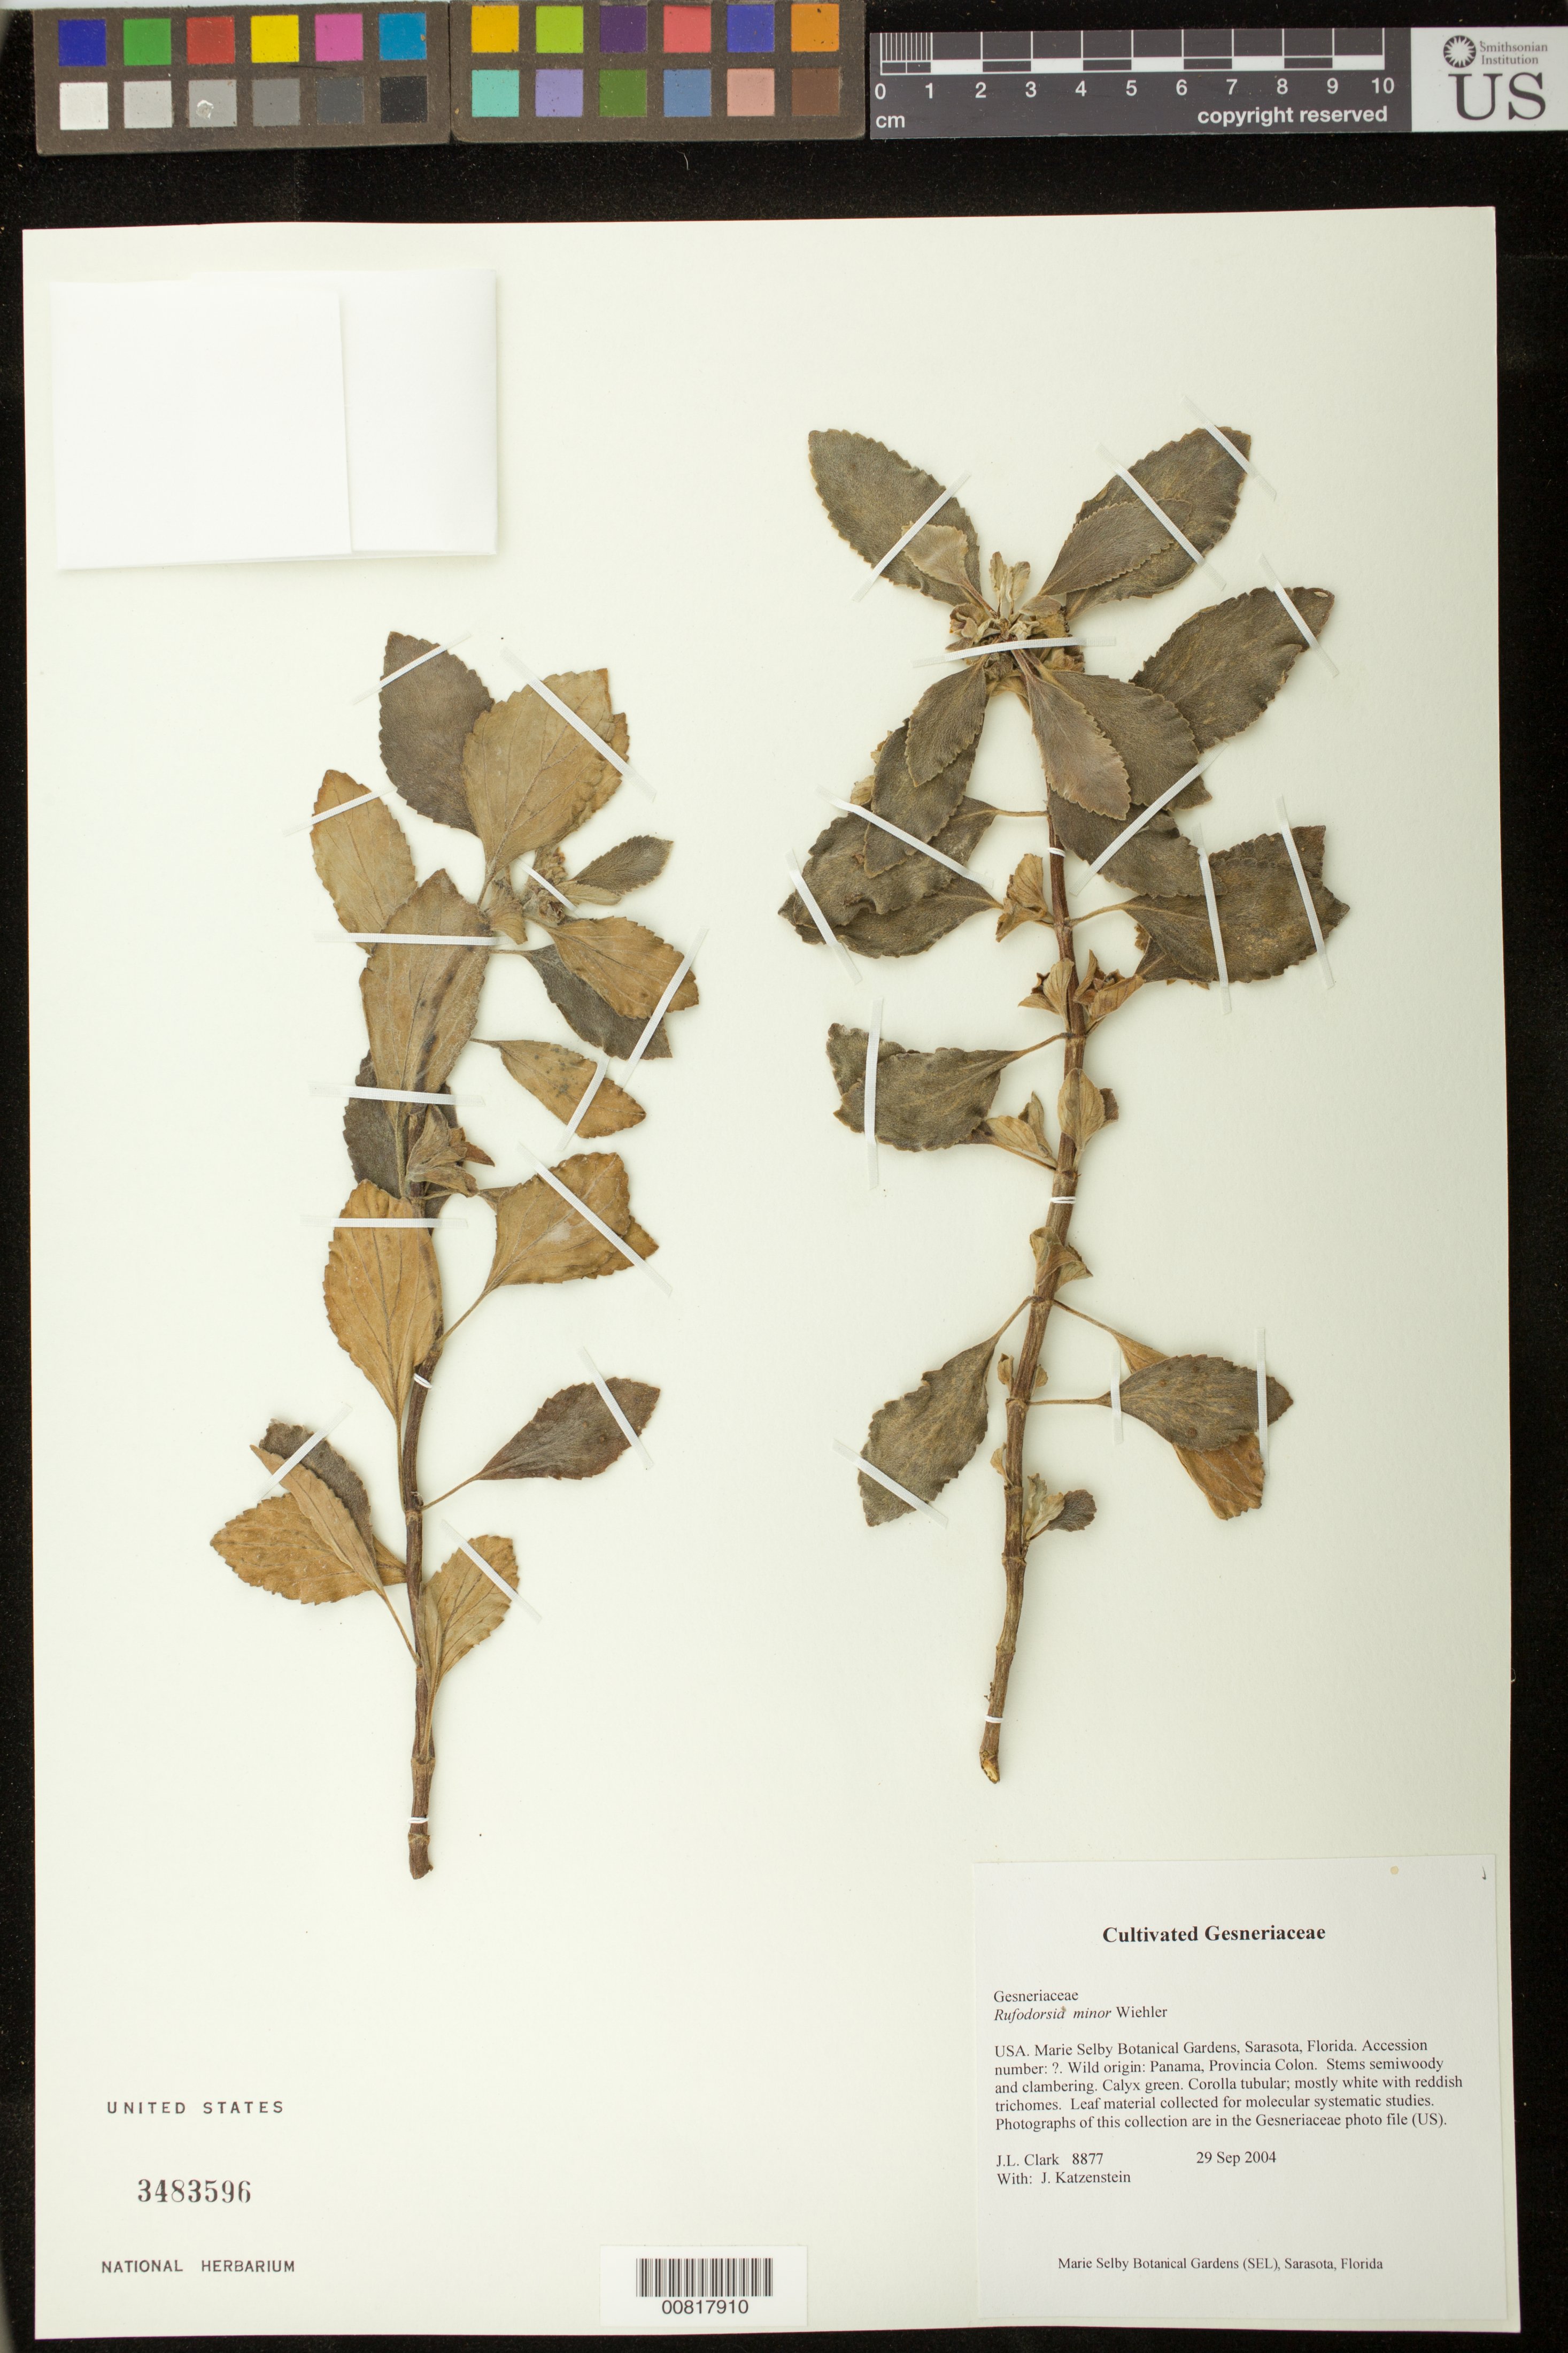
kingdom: Plantae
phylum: Tracheophyta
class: Magnoliopsida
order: Lamiales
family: Gesneriaceae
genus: Rufodorsia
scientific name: Rufodorsia minor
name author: Wiehler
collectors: J. L. Clark & J. Katzenstein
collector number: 8877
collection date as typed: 29 Sep 2004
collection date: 2004-09-29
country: United States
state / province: Florida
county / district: Sarasota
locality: Marie Selby Botanical Gardens, Sarasota, Florida.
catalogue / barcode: US 3483596